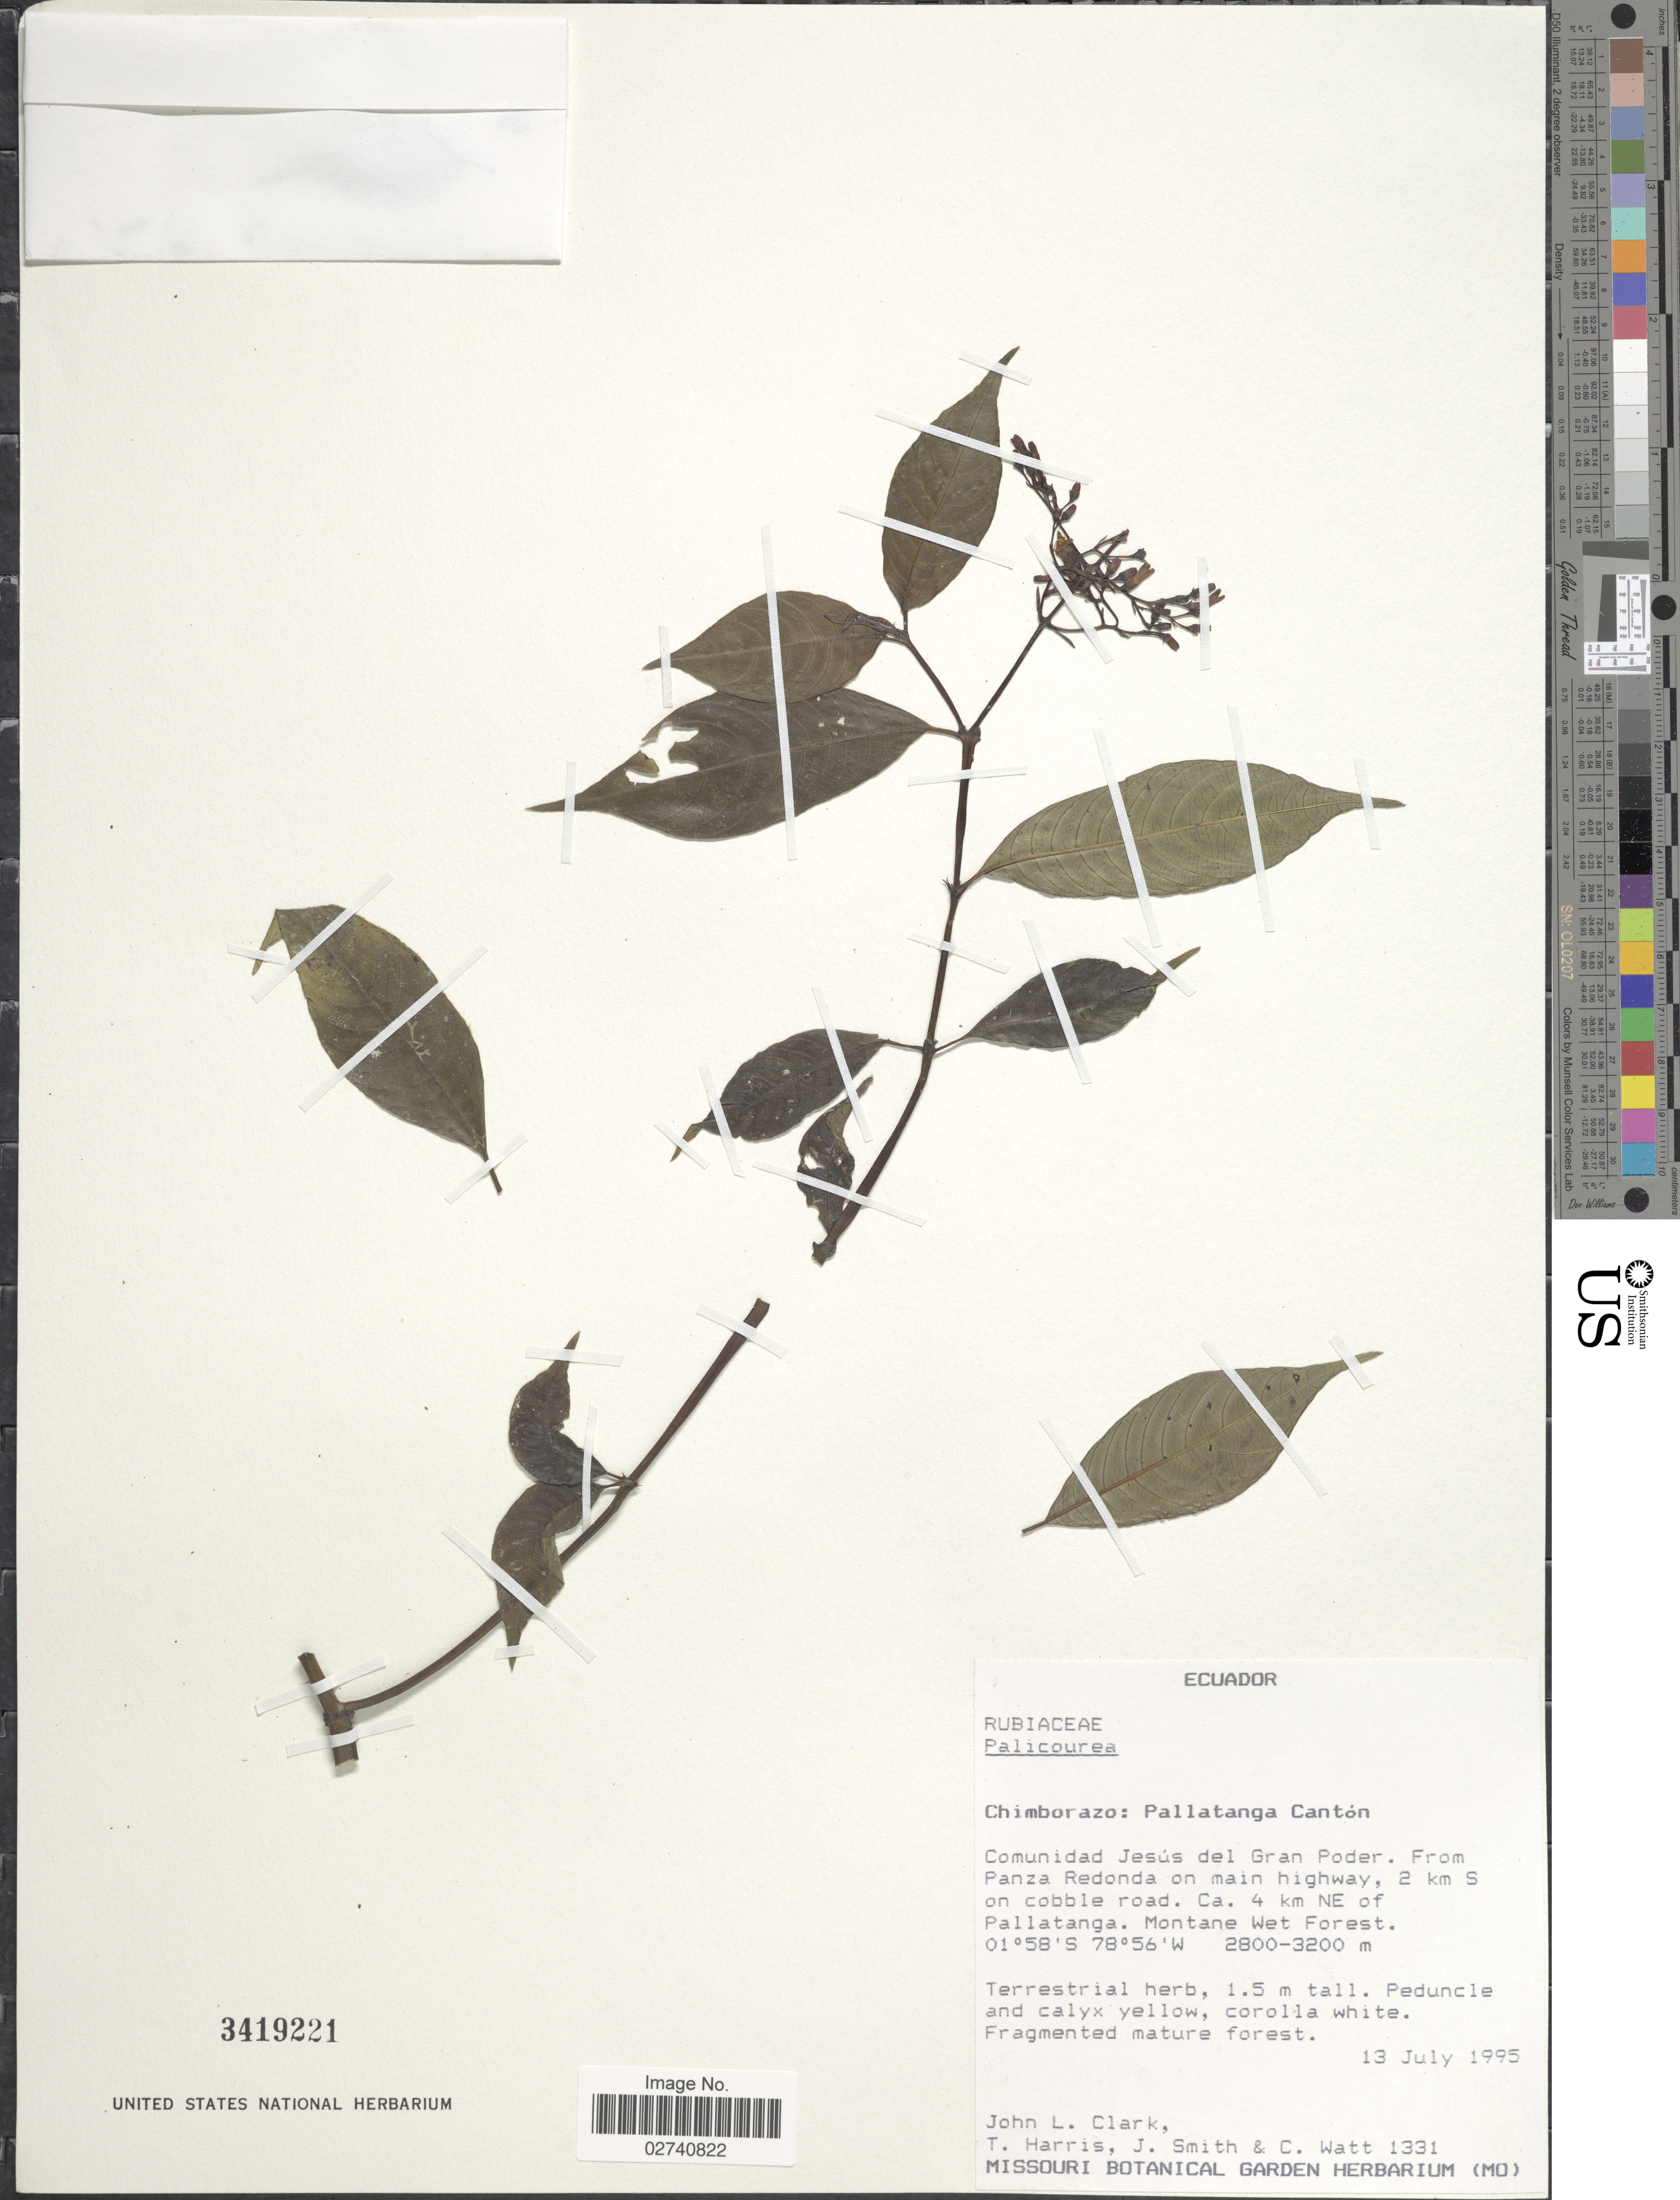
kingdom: Plantae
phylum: Tracheophyta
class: Magnoliopsida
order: Gentianales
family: Rubiaceae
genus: Palicourea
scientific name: Palicourea sp.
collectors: J. L. Clark, T. Harris, J. Smith & C. Watt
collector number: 1331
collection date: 1995-07-13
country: Ecuador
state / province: Chimborazo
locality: Pallatanga Canton. Comunidad Jesus del Gran Poder. From Panza Redonda on main highway, 2 km S on cobble road. Ca. 4 km NE of Pallatanga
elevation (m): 2800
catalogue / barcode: US 3419221